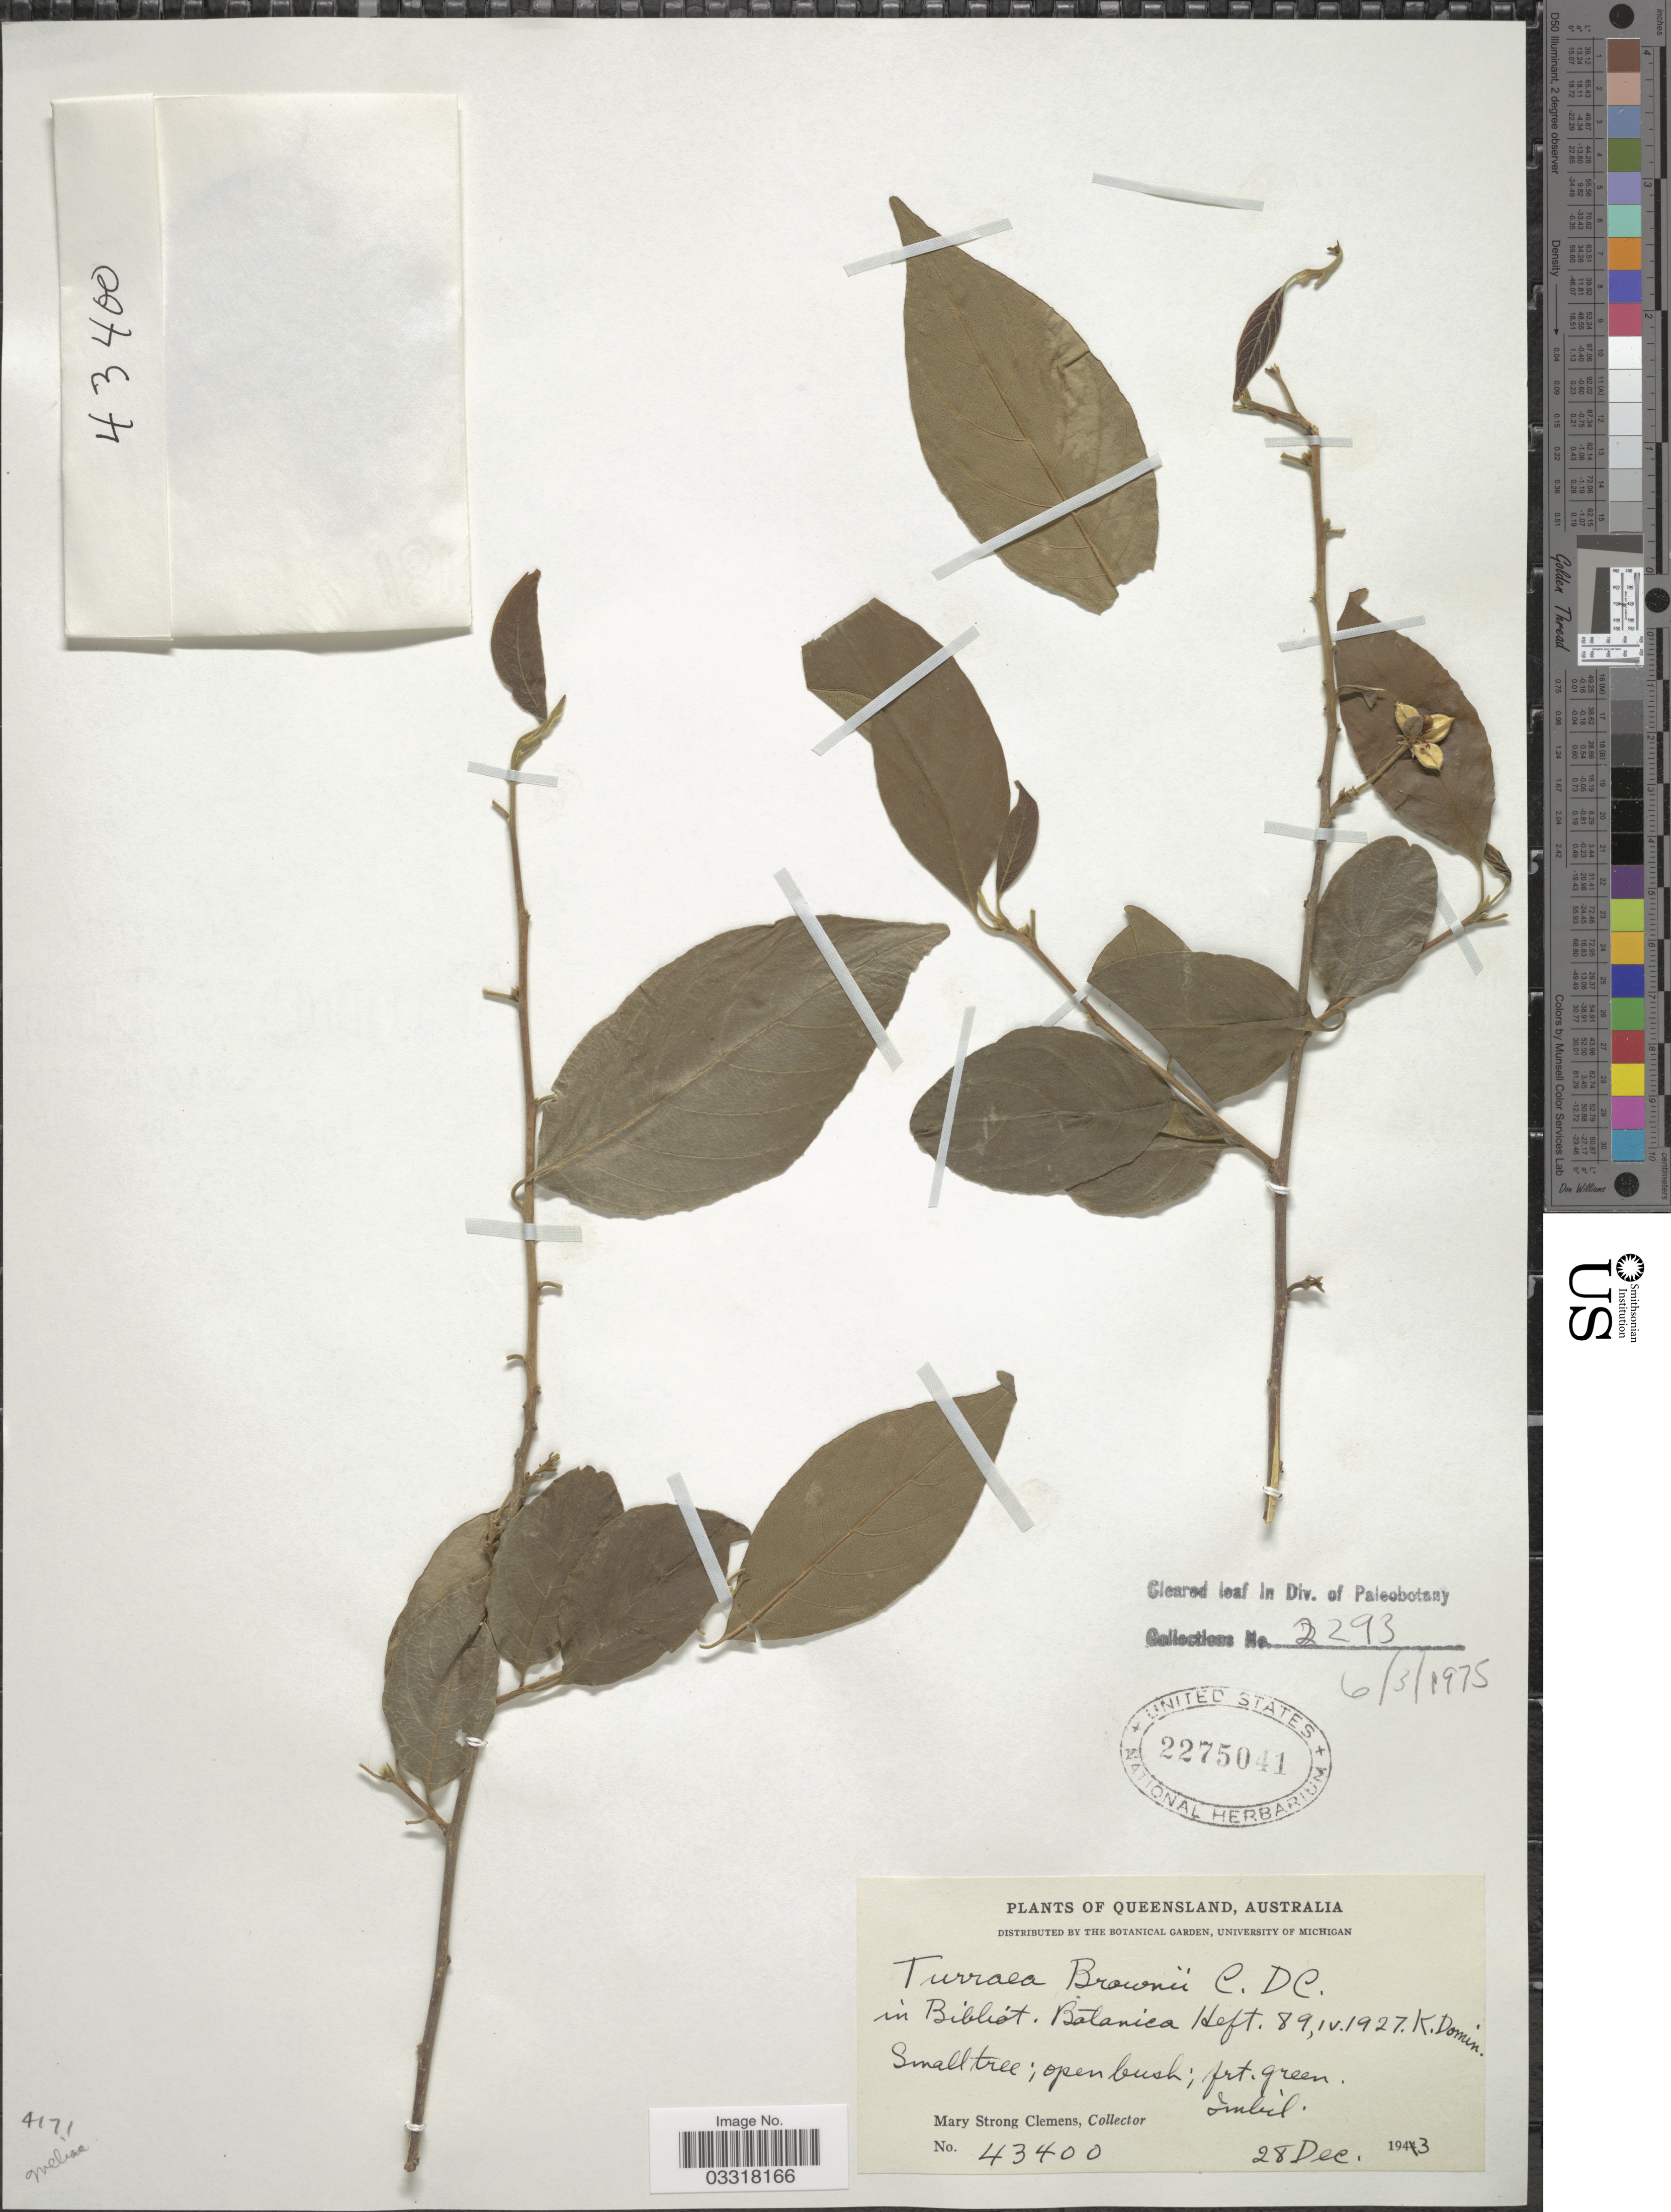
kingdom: Plantae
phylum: Tracheophyta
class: Magnoliopsida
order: Sapindales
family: Meliaceae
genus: Turraea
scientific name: Turraea brownii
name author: C. DC.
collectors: M. S. Clemens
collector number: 43400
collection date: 1943-12-28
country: Australia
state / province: Queensland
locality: In Bibliot. Botanica Heft.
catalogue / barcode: US 2275041